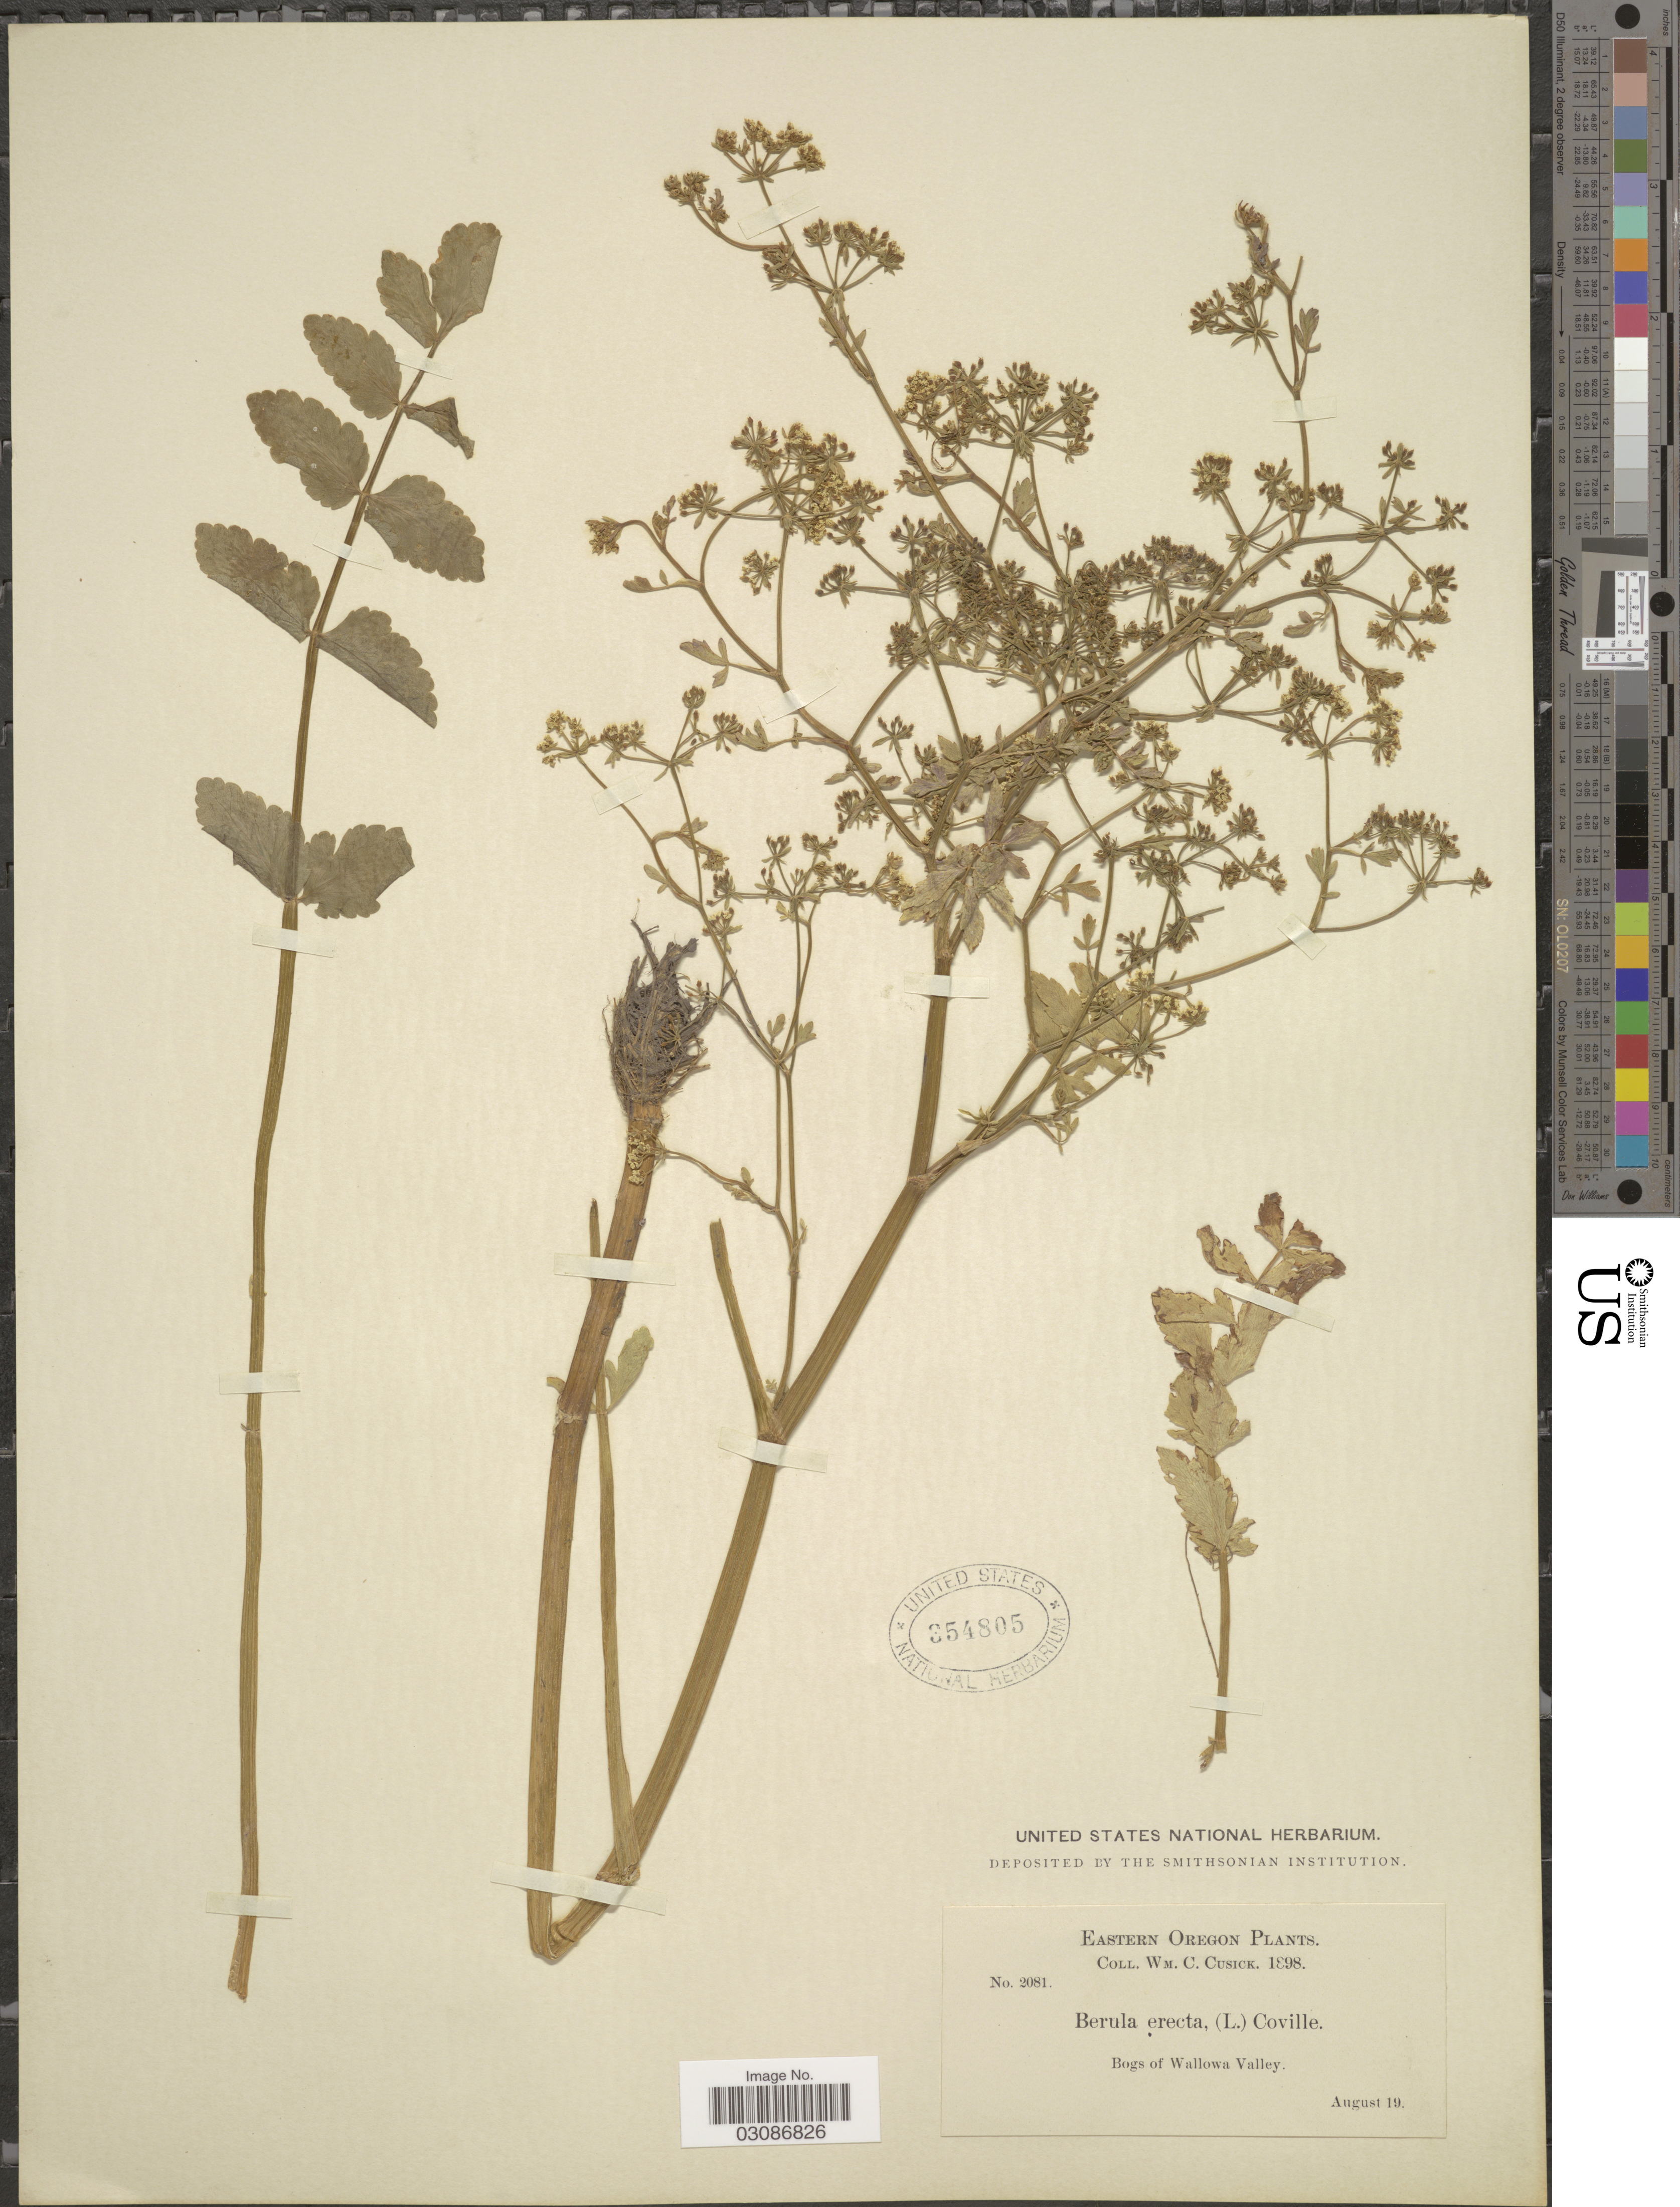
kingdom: Plantae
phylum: Tracheophyta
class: Magnoliopsida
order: Apiales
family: Apiaceae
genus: Berula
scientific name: Berula erecta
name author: (Huds.) Coville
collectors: W. C. Cusick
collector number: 2081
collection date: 1898-08-19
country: United States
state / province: Oregon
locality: Eastern Oregon. Bogs of Wallowa Valley.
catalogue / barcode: US 354805